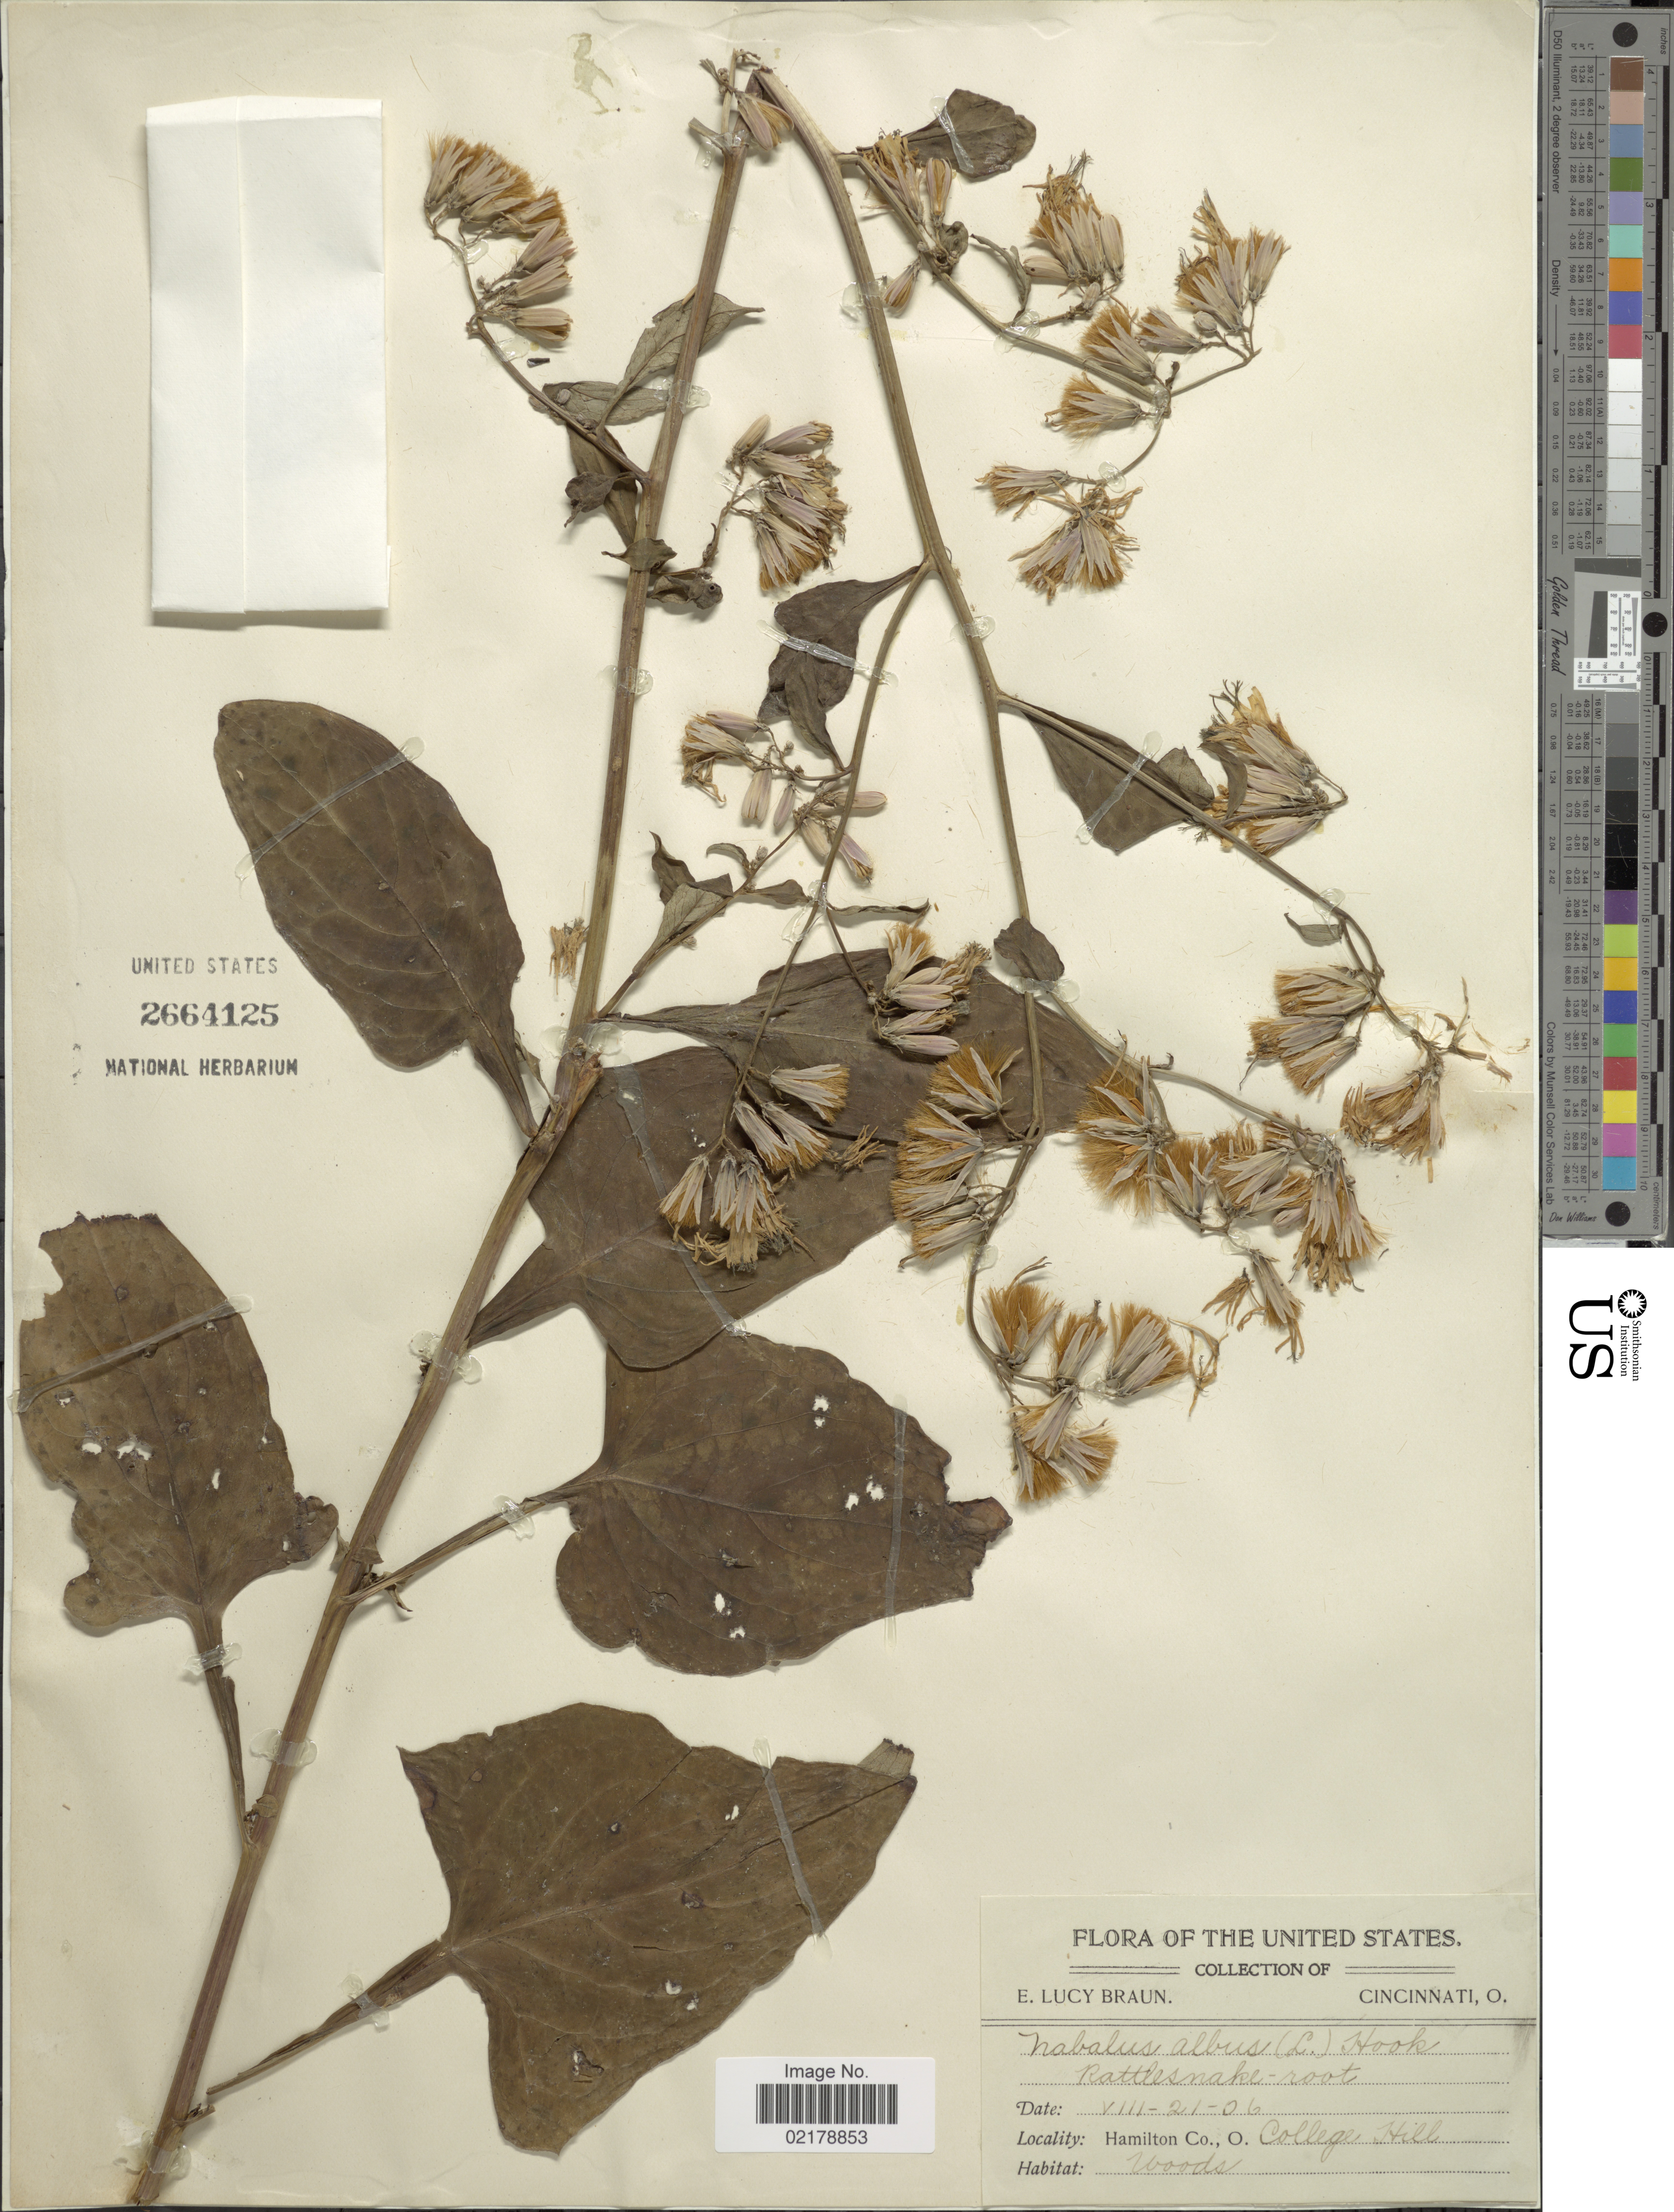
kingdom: Plantae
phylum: Tracheophyta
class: Magnoliopsida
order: Asterales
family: Asteraceae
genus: Nabalus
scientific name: Nabalus albus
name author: (L.) Hook.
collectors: E. L. Braun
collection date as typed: Transcribed d/m/y: 21/8/06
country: United States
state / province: Ohio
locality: Hamilton Co., O. College Hill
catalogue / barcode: US 2664125